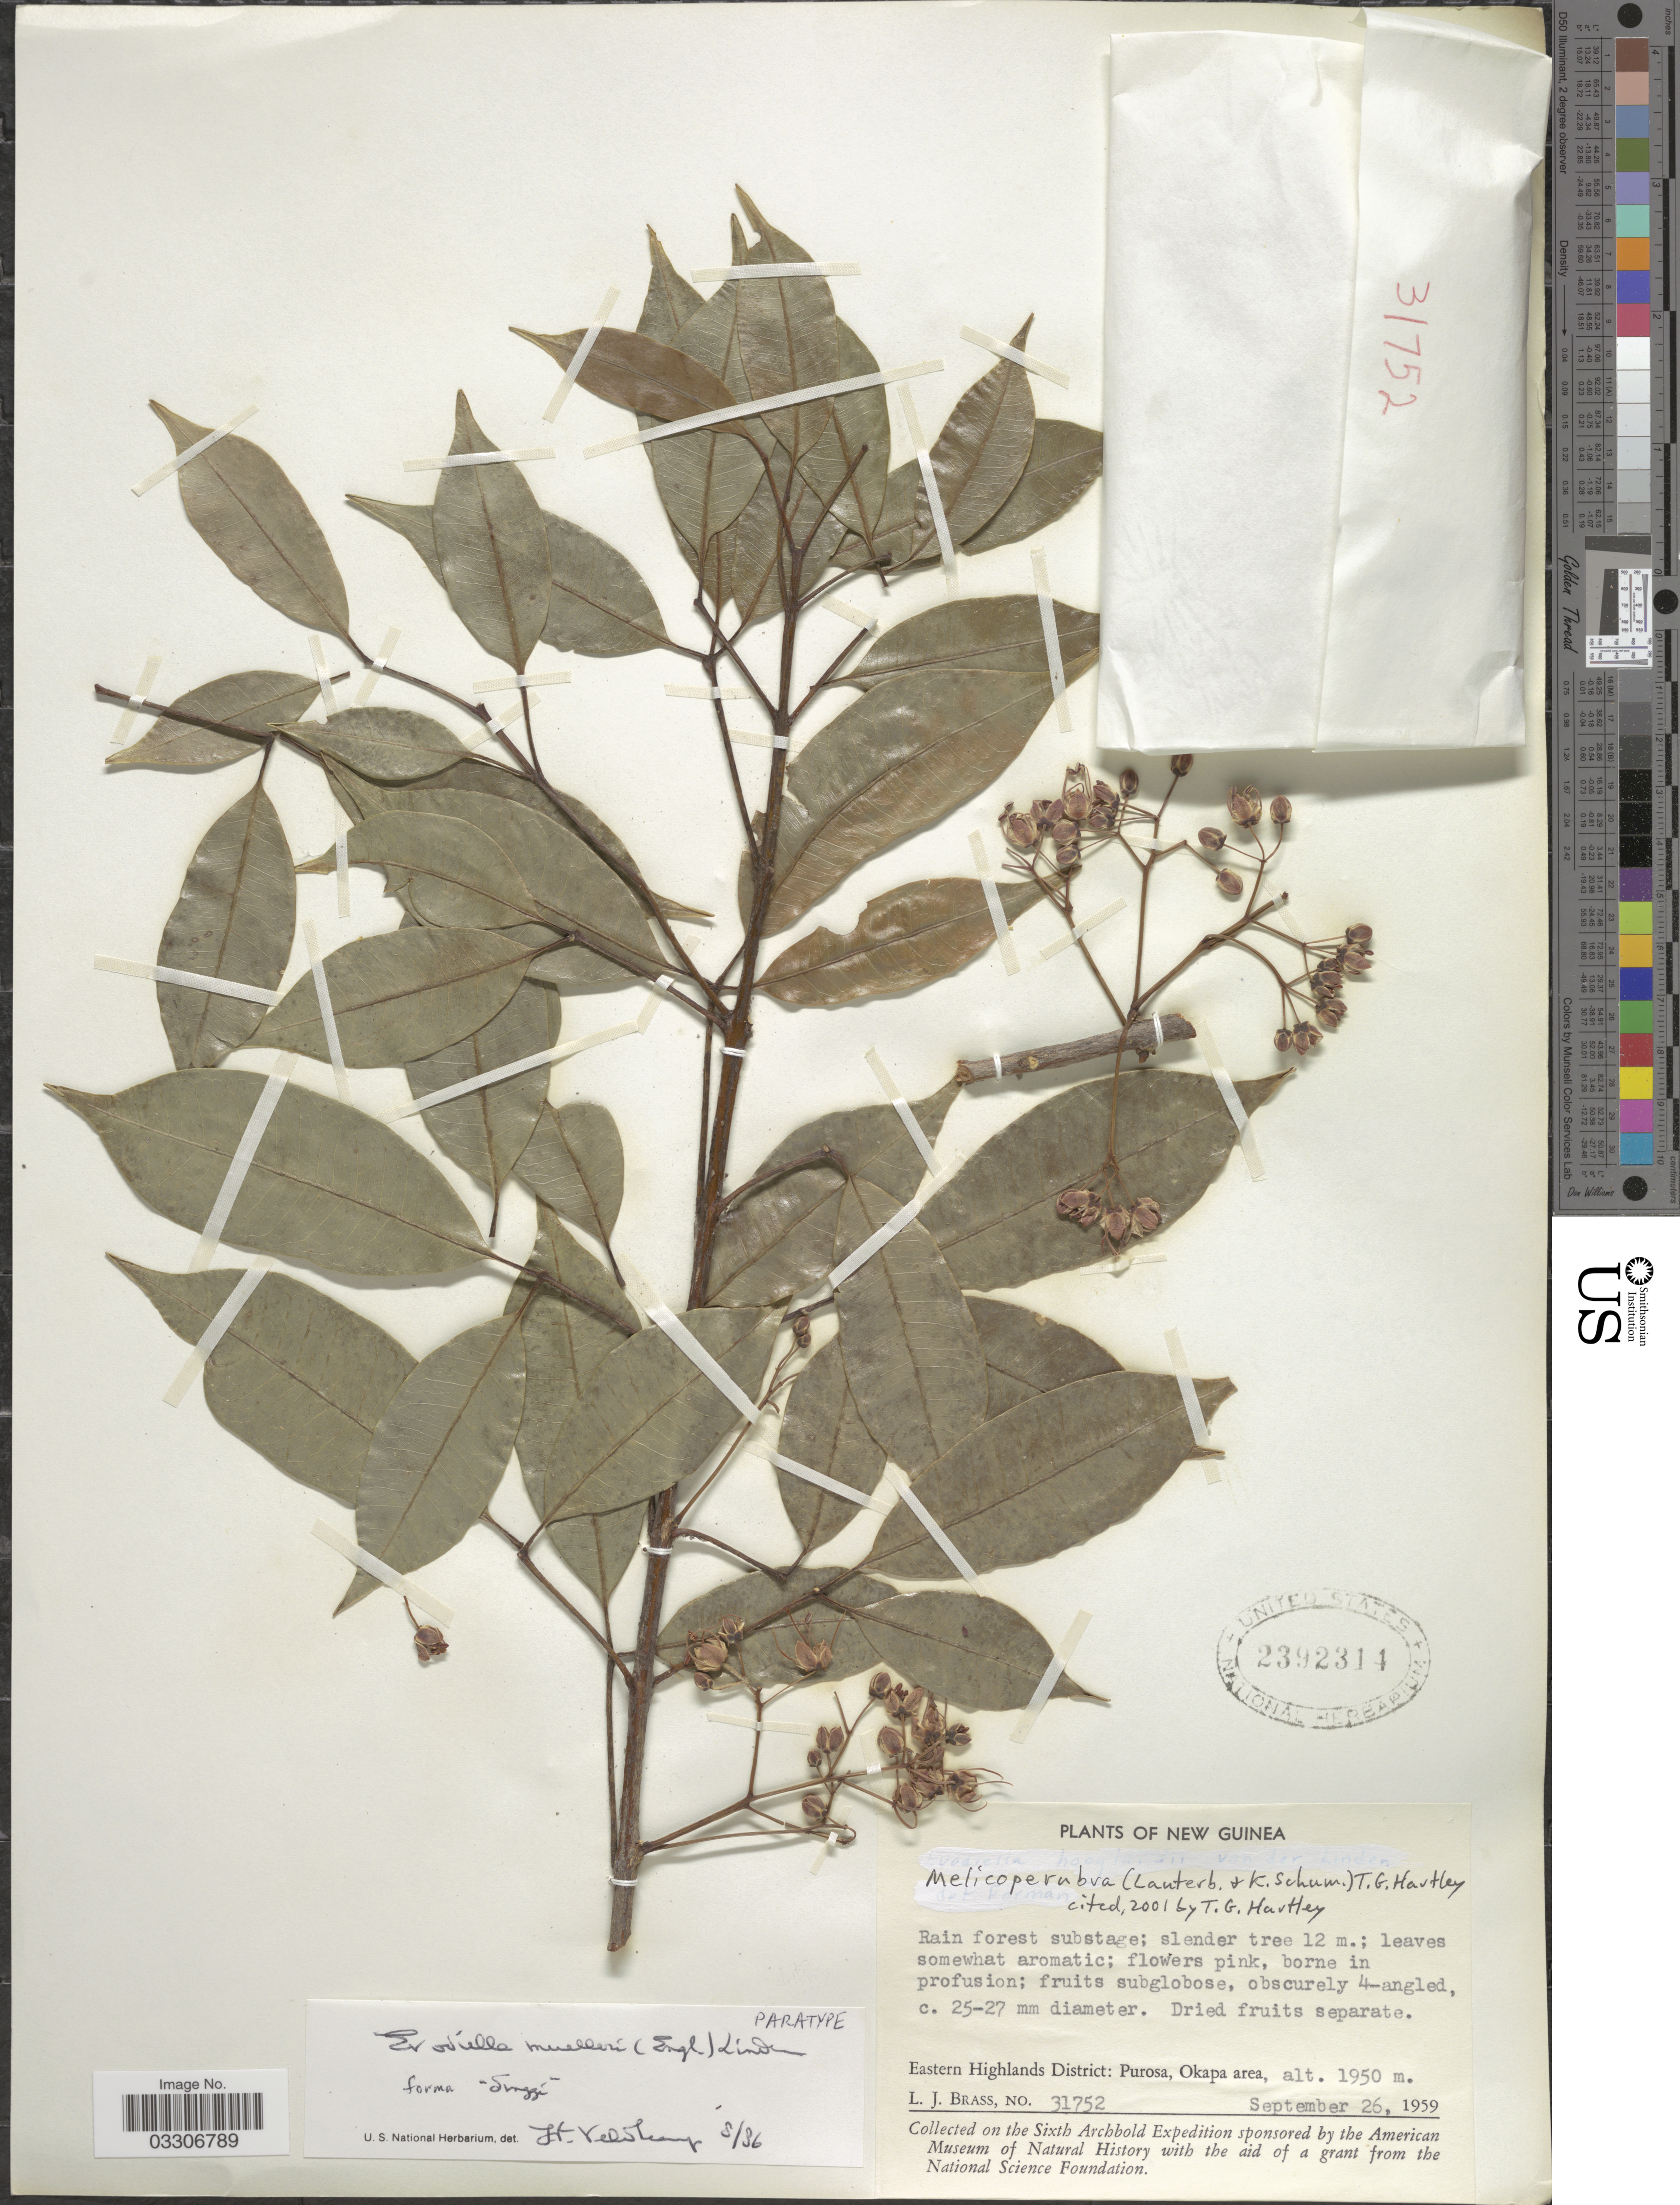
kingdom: Plantae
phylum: Tracheophyta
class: Magnoliopsida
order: Sapindales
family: Rutaceae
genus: Melicope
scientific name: Melicope rubra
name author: (Lauterb. & K. Schum.) T.G. Hartley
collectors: L. J. Brass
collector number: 31752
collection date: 1959-09-26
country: Papua New Guinea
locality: New Guinea. Eastern Highlands District: Purosa, Okapa area.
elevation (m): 1950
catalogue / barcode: US 2392314